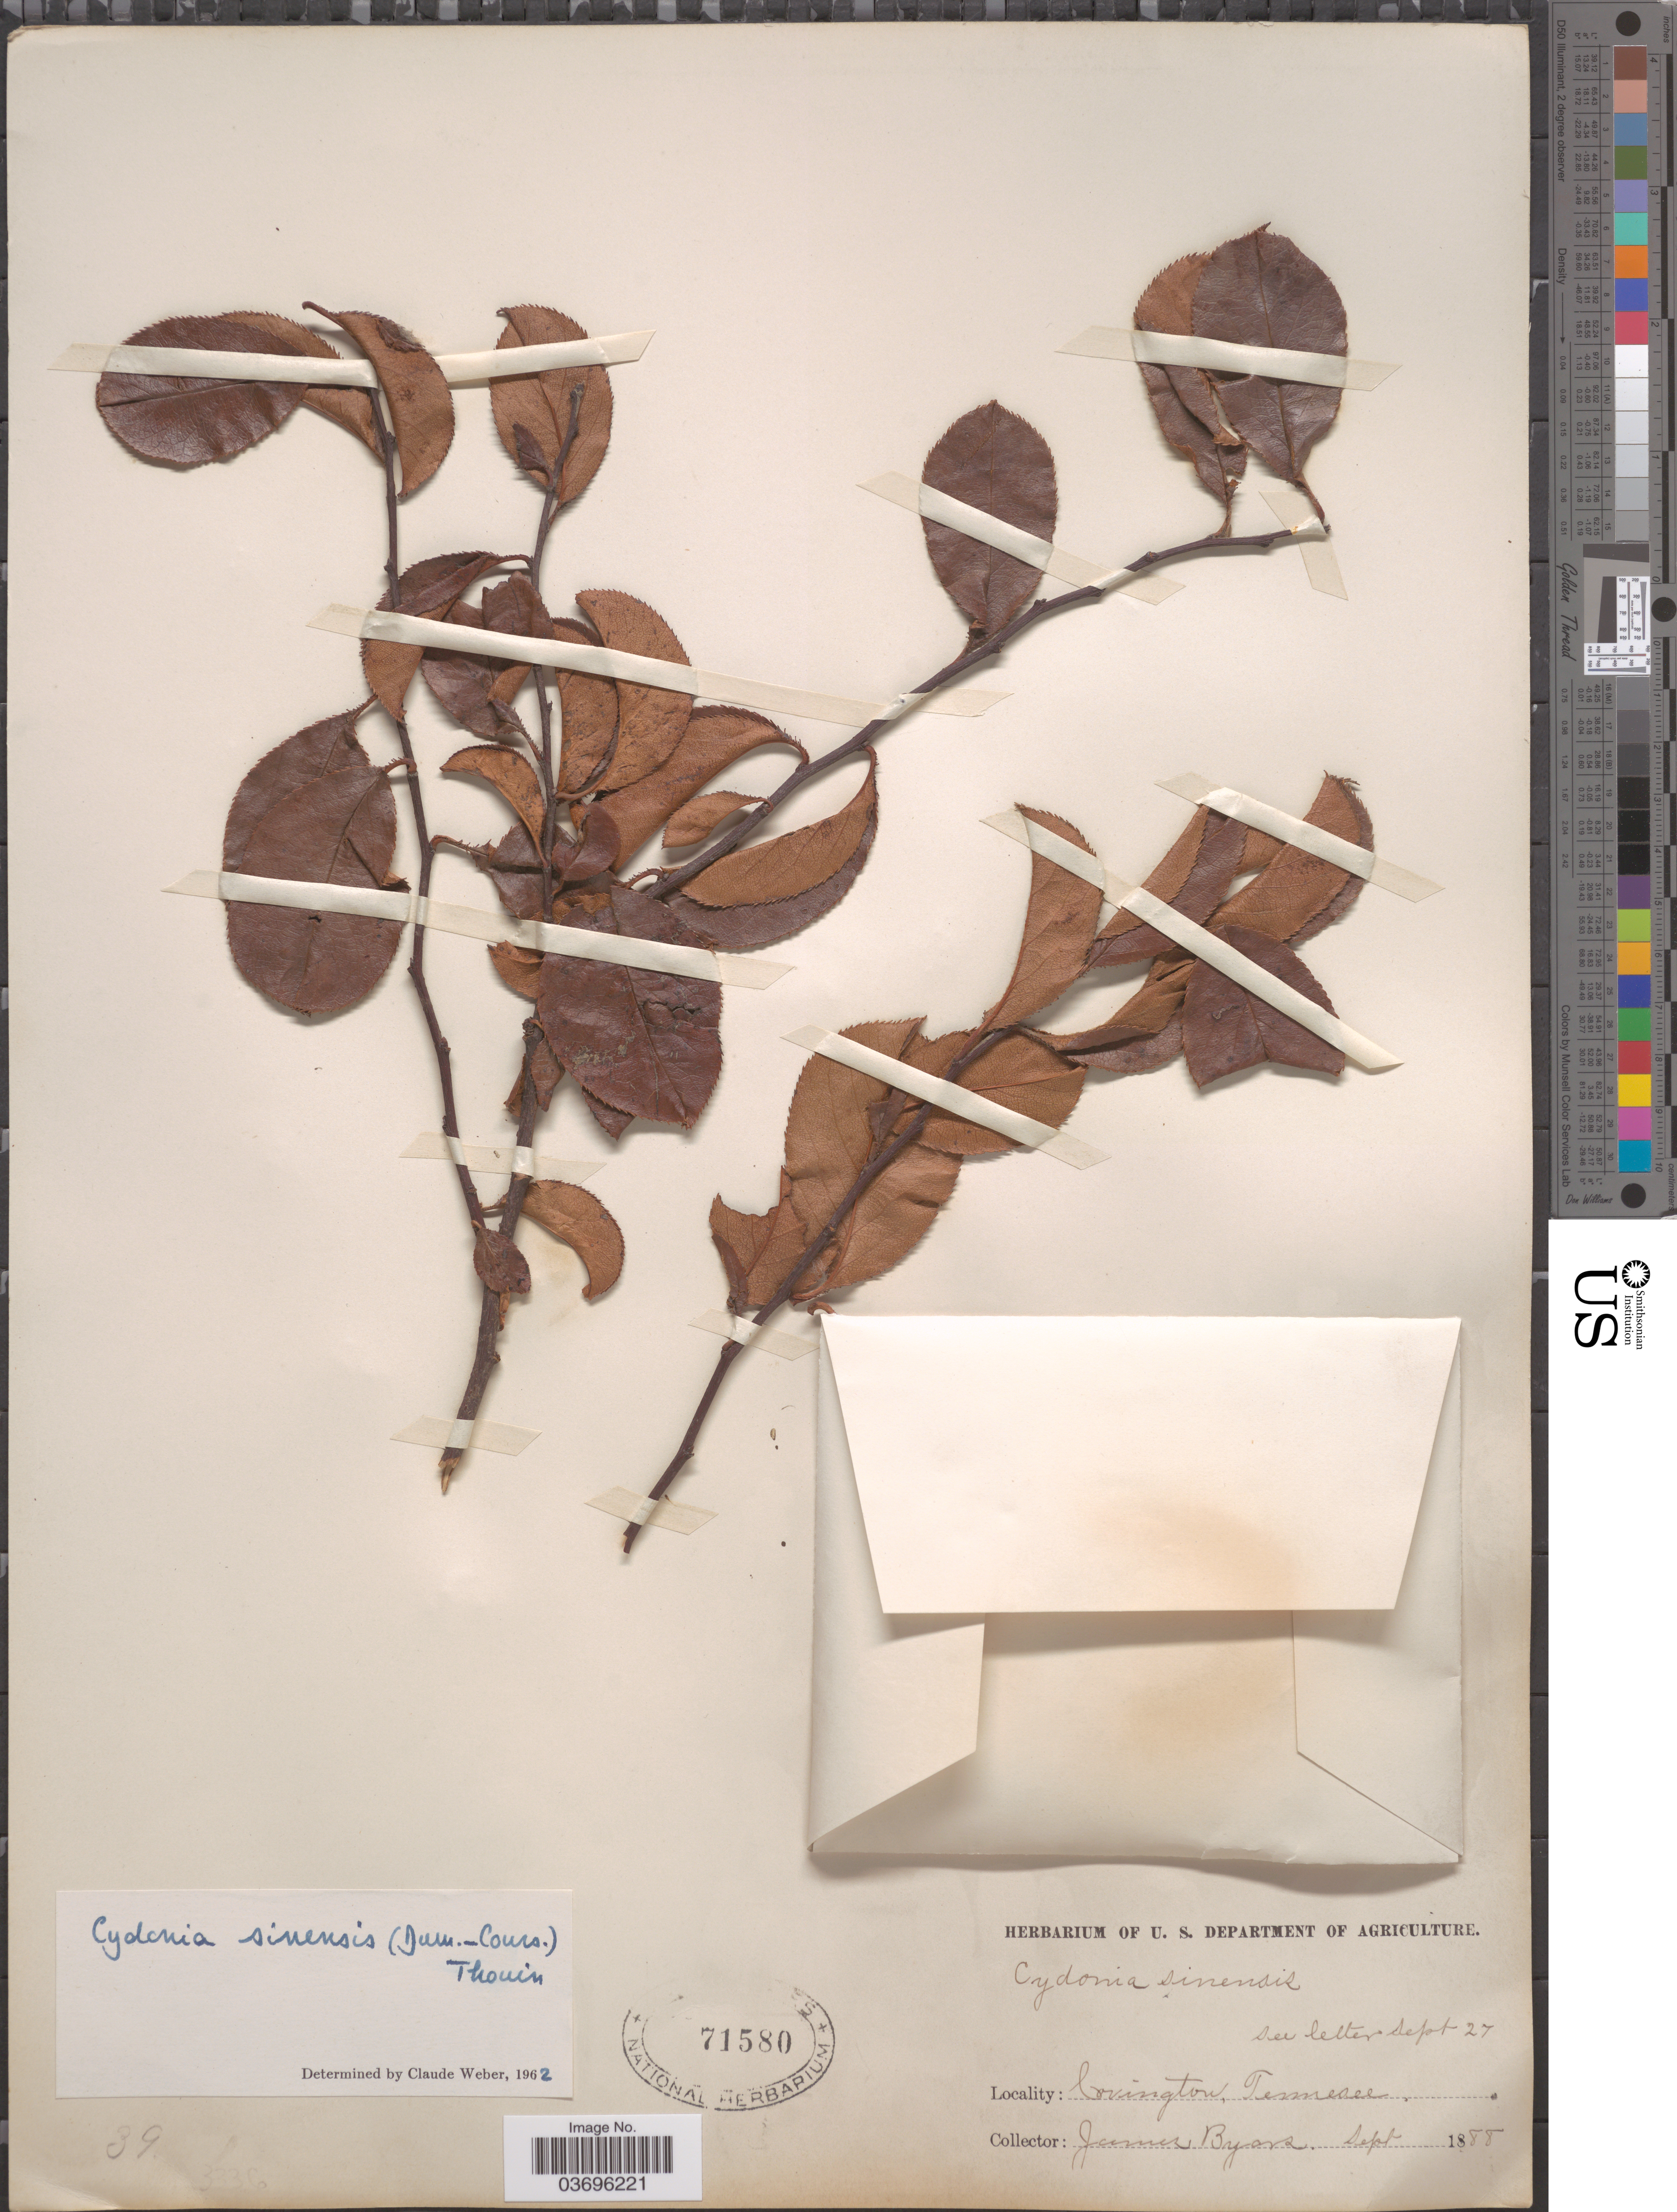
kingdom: Plantae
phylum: Tracheophyta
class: Magnoliopsida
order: Rosales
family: Rosaceae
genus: Pseudocydonia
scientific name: Pseudocydonia sinensis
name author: (Dum. Cours.) C.K. Schneid.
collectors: J. Byars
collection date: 1888-09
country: United States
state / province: Tennessee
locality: Covington.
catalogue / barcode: US 71580